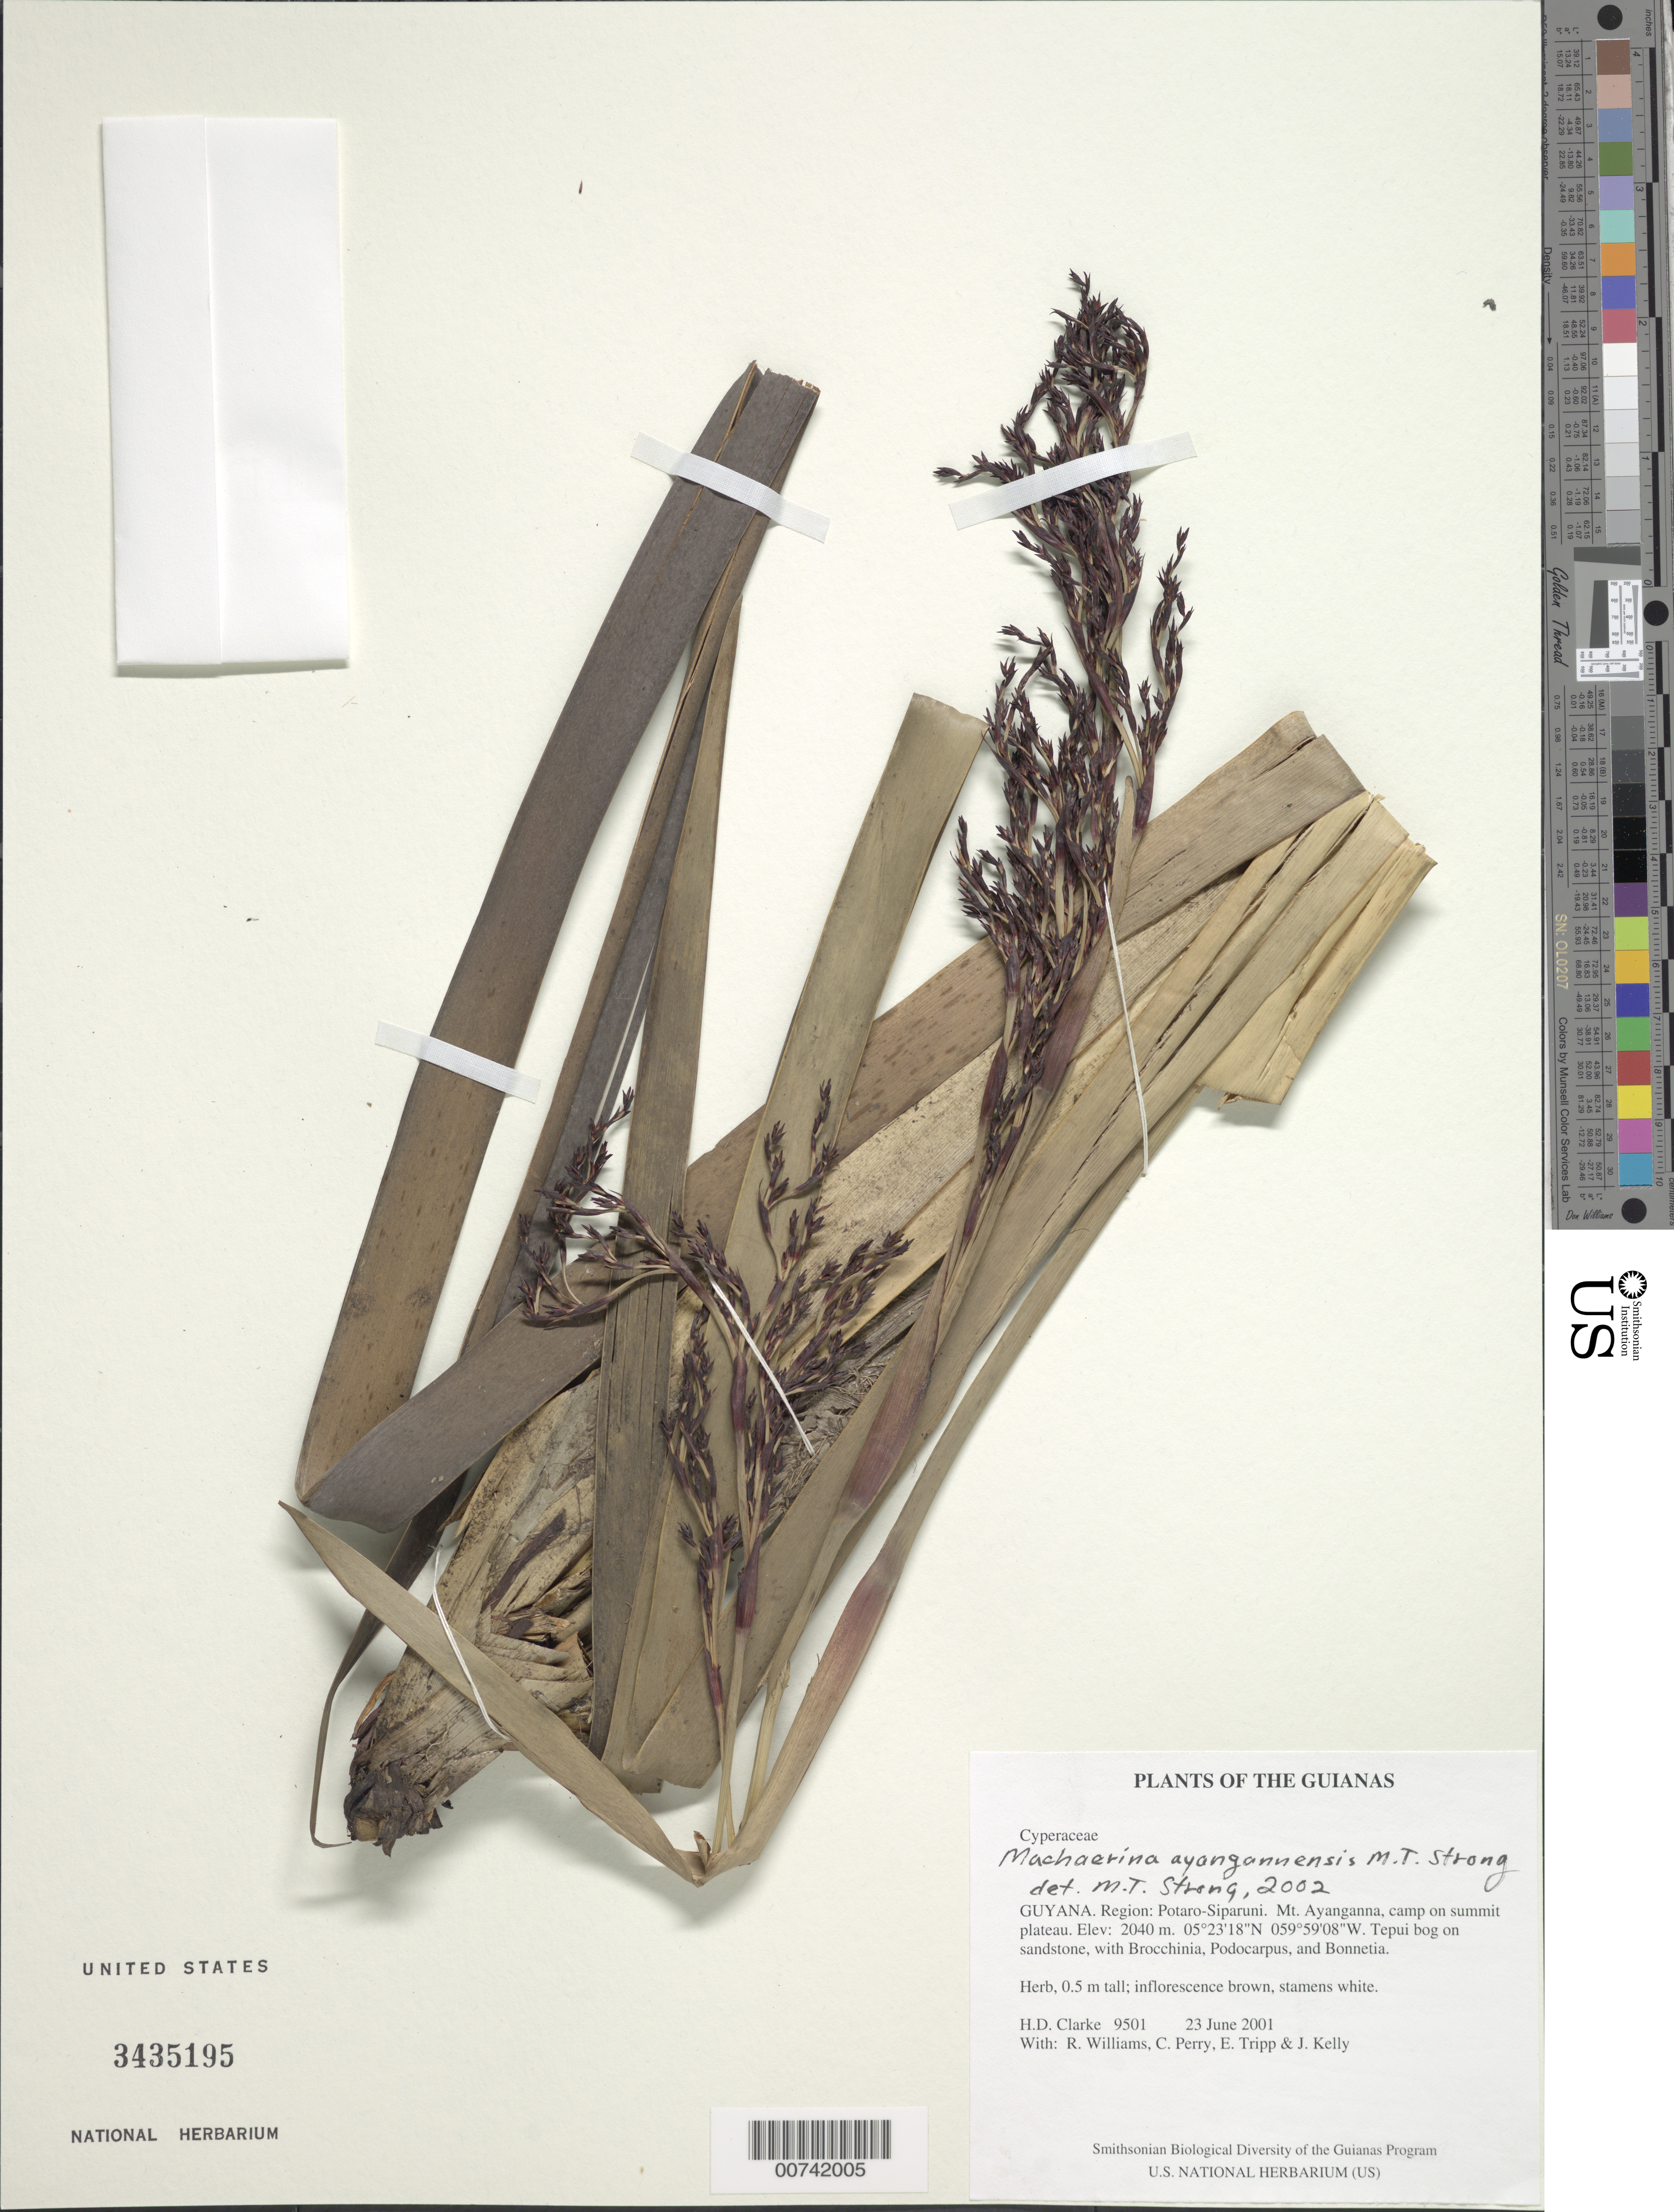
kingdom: Plantae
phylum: Tracheophyta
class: Liliopsida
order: Poales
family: Cyperaceae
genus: Machaerina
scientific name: Machaerina ayangannensis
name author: M.T. Strong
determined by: Strong, M. T., (US), Smithsonian Institution - National Museum of Natural History (UNITED STATES)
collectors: H. D. Clarke, R. Williams, C. Perry, E. Tripp & J. Kelly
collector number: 9501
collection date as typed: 23 June 2001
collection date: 2001-06-23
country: Guyana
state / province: Potaro-Siparuni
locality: Mt. Ayanganna, camp on summit plateau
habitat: Tepui bog on sandstone, with Brocchinia, Podocarpus, and Bonnetia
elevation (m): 2040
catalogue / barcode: US 3435195